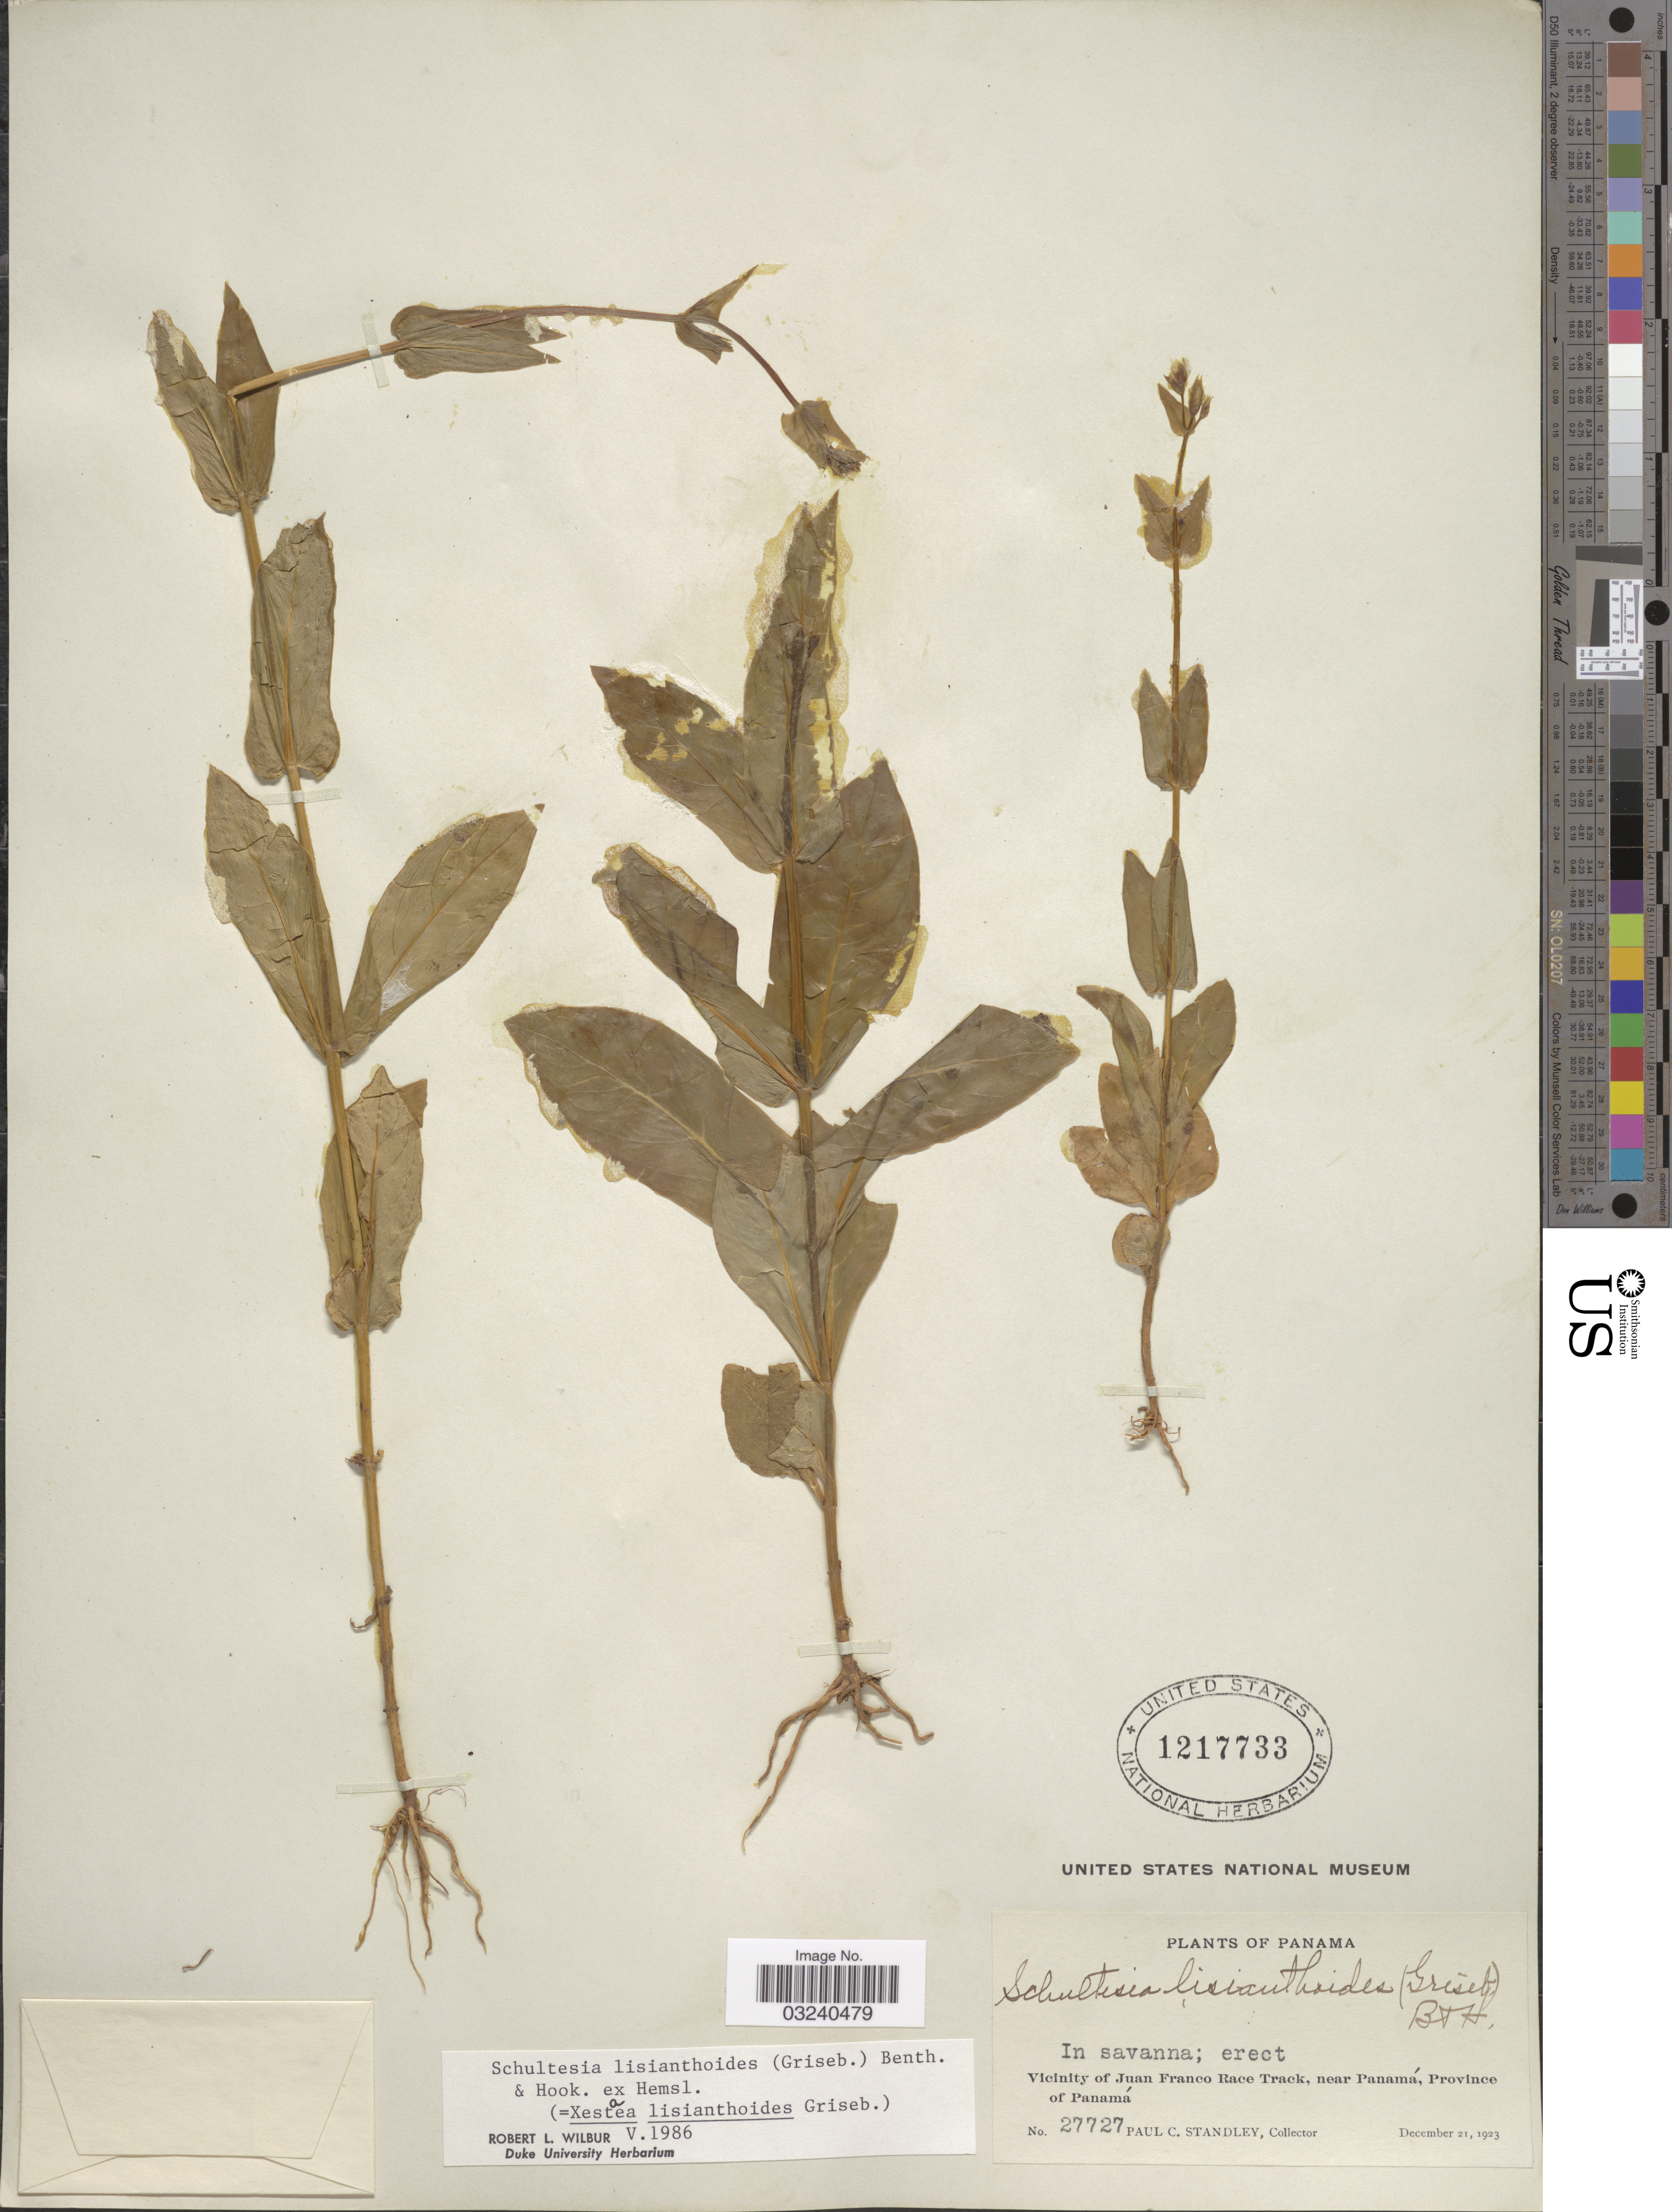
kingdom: Plantae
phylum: Tracheophyta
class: Magnoliopsida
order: Gentianales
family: Gentianaceae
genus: Schultesia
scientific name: Schultesia lisianthoides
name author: (Griseb.) Benth. & Hook. f. ex Hemsl.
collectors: P. C. Standley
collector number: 27727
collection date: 1923-12-21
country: Panama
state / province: Panamá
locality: Vicinity of Juan Franco Race Track, near Panamá.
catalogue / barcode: US 1217733